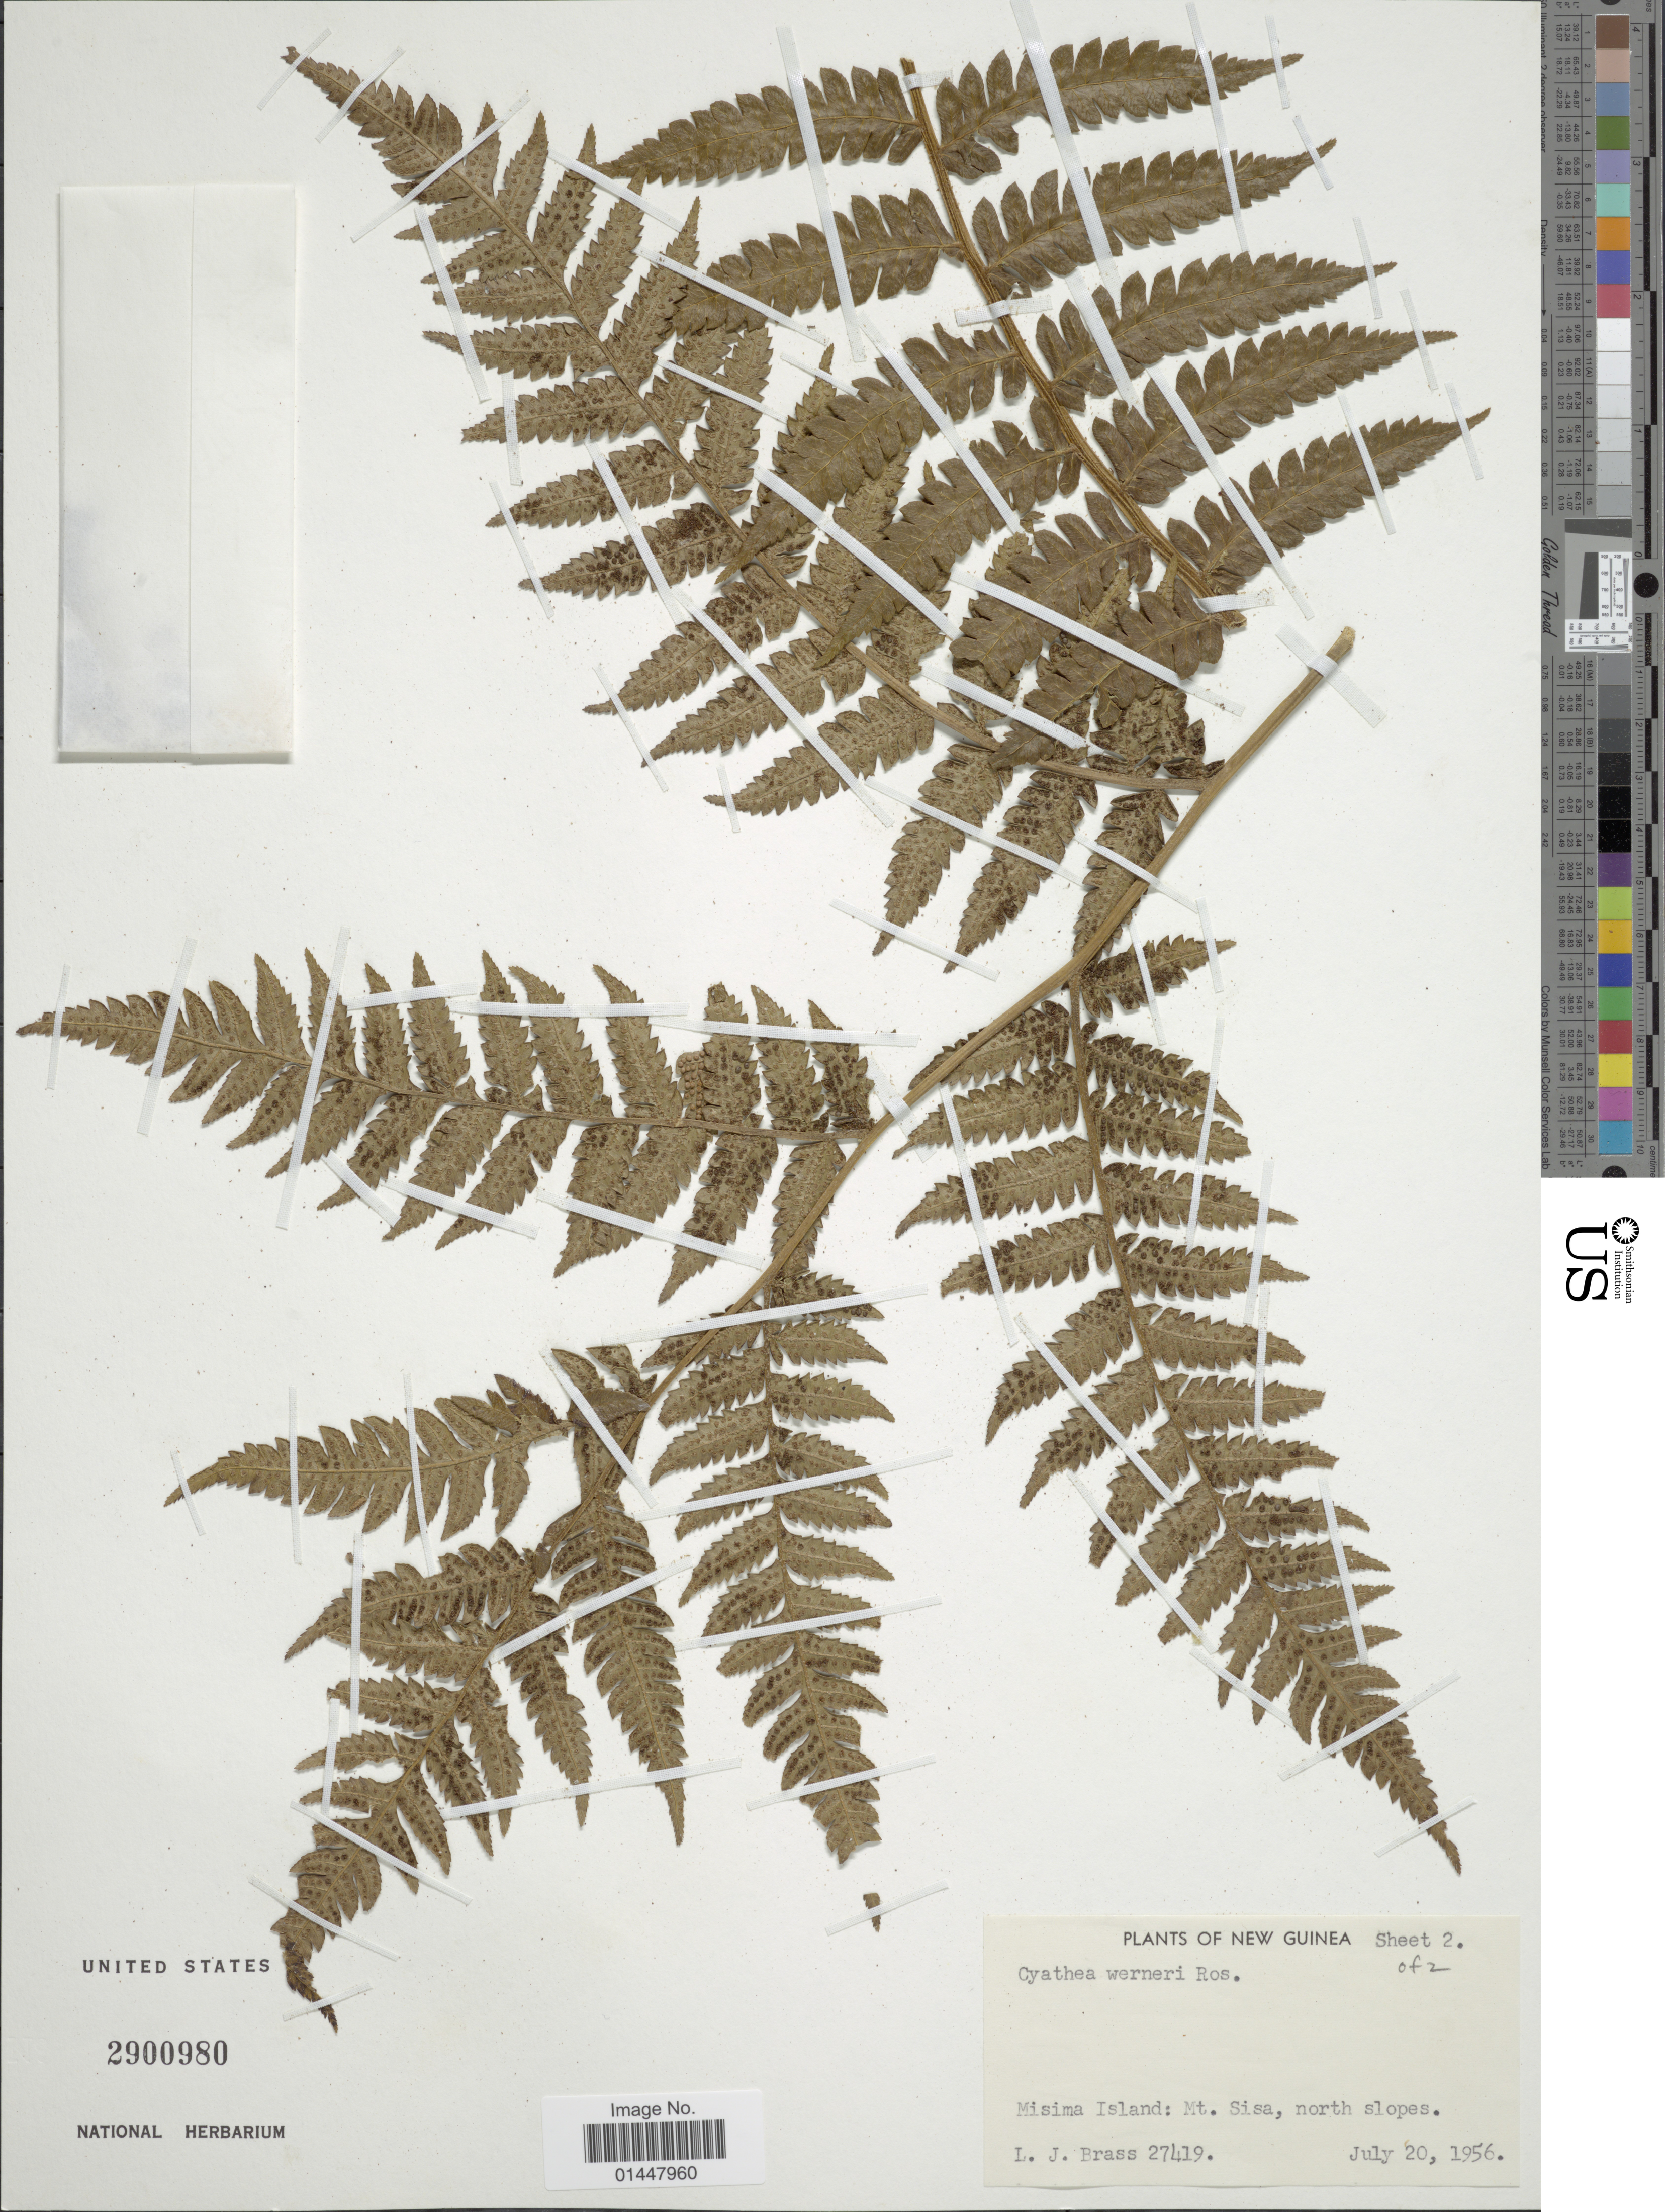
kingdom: Plantae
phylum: Tracheophyta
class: Polypodiopsida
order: Cyatheales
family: Cyatheaceae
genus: Sphaeropteris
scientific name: Sphaeropteris werneri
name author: (Rosenst.) R.M. Tryon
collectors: L. J. Brass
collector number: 27419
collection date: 1956-07-20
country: Papua New Guinea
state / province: Milne Bay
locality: New Guinea, Misima Islands: Mt. Sisa, North Slopes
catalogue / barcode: US 2900980